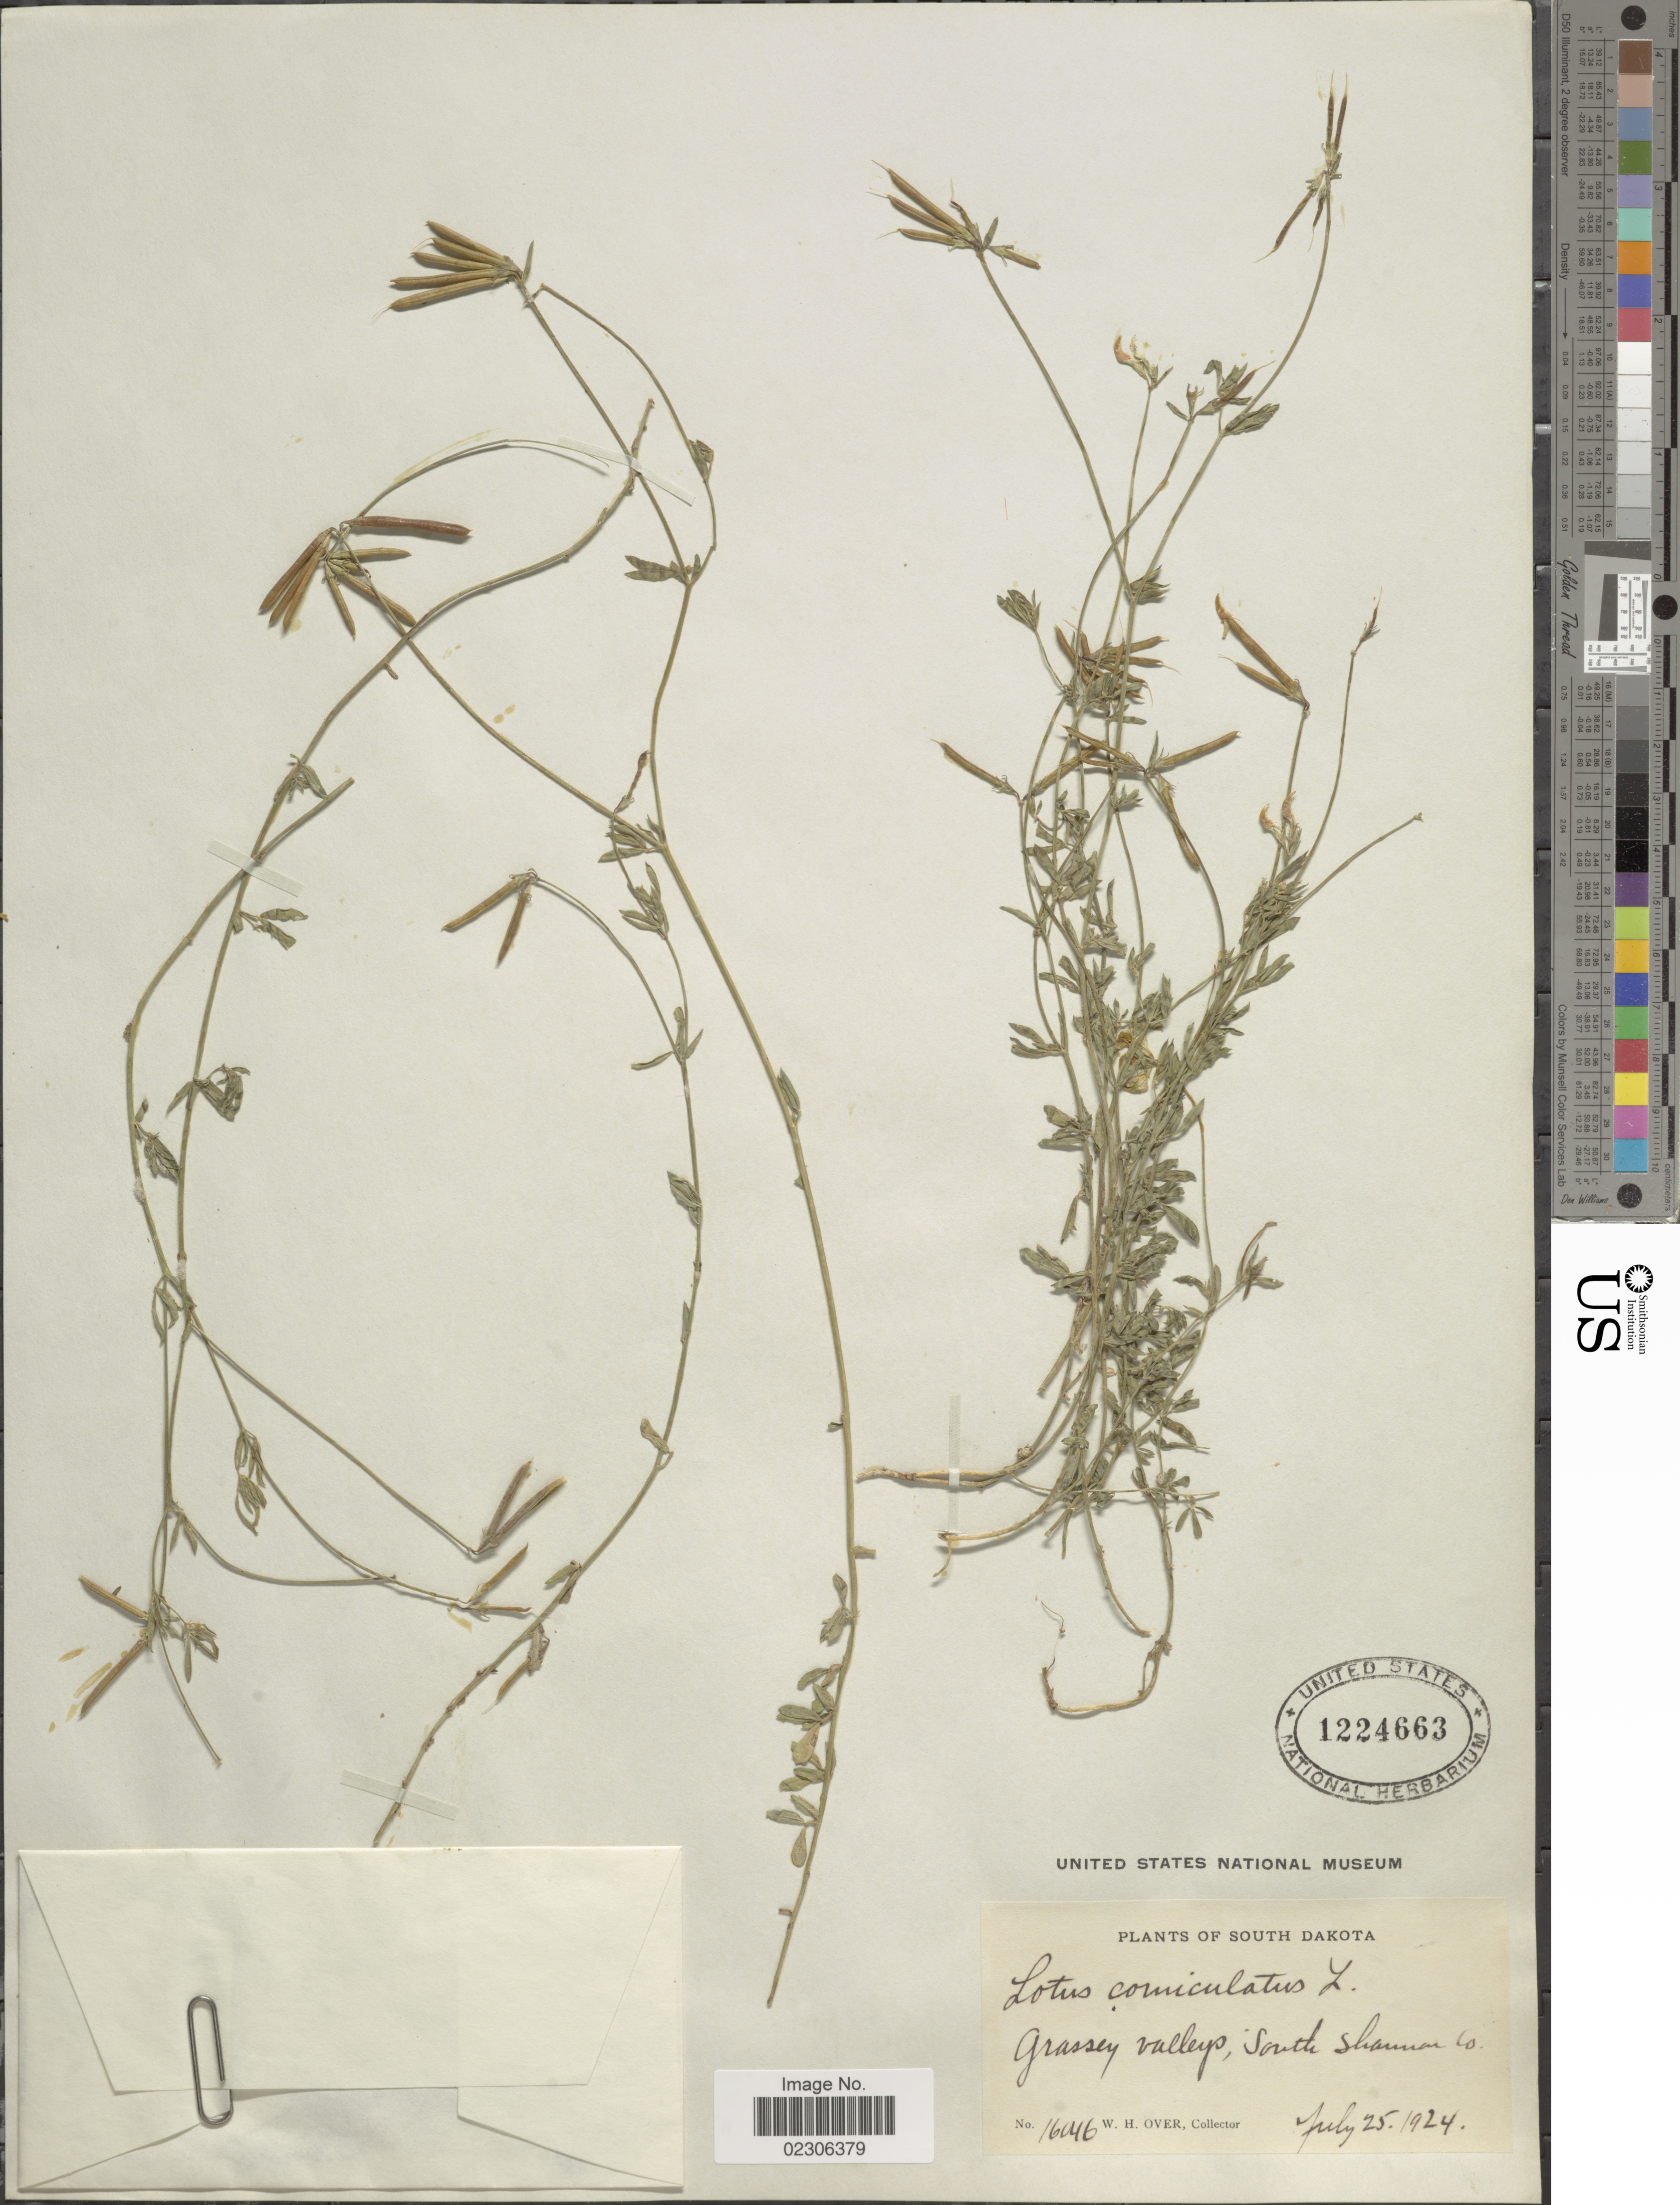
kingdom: Plantae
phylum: Tracheophyta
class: Magnoliopsida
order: Fabales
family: Fabaceae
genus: Lotus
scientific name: Lotus corniculatus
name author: L.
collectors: W. Over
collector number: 16046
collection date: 1924-07-25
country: United States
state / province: South Dakota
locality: Grassey valleys, South Shannon Co.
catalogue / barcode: US 1224663